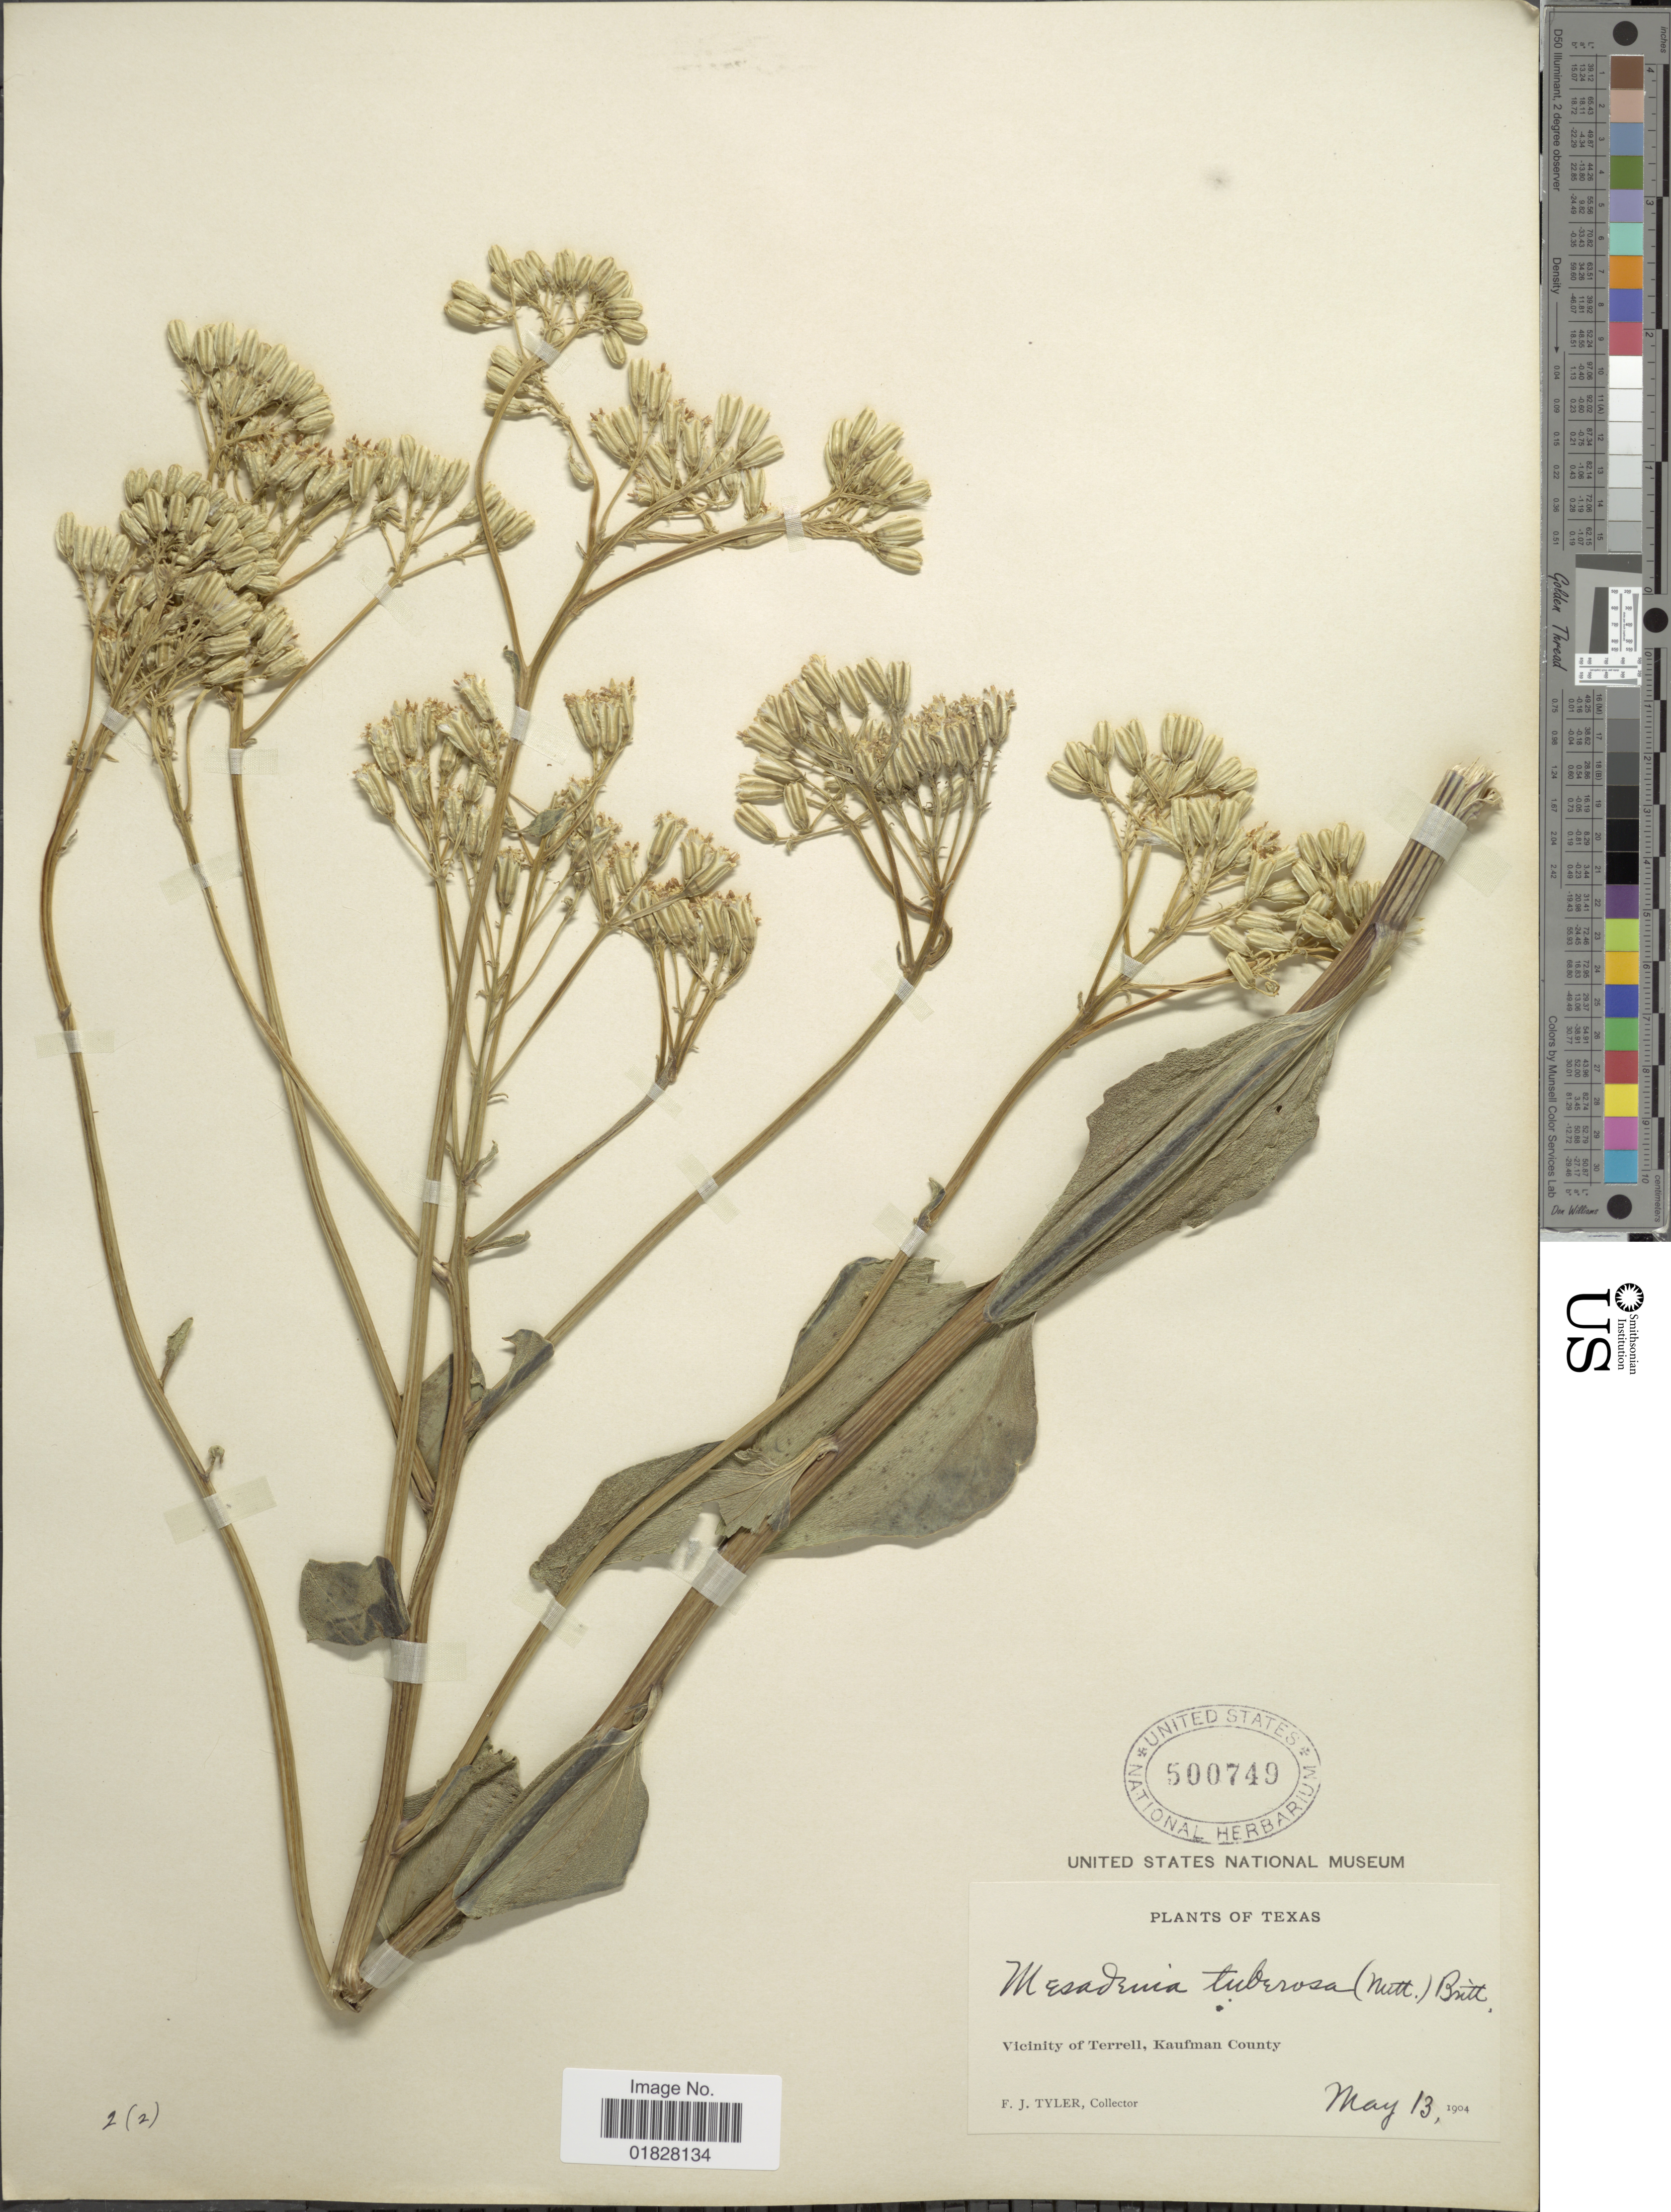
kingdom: Plantae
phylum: Tracheophyta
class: Magnoliopsida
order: Asterales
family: Asteraceae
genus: Arnoglossum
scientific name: Arnoglossum plantagineum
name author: Raf.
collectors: F. Tyler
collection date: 1904-05-13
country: United States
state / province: Texas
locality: Vicinity of Terrell, Kaufman County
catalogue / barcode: US 500749